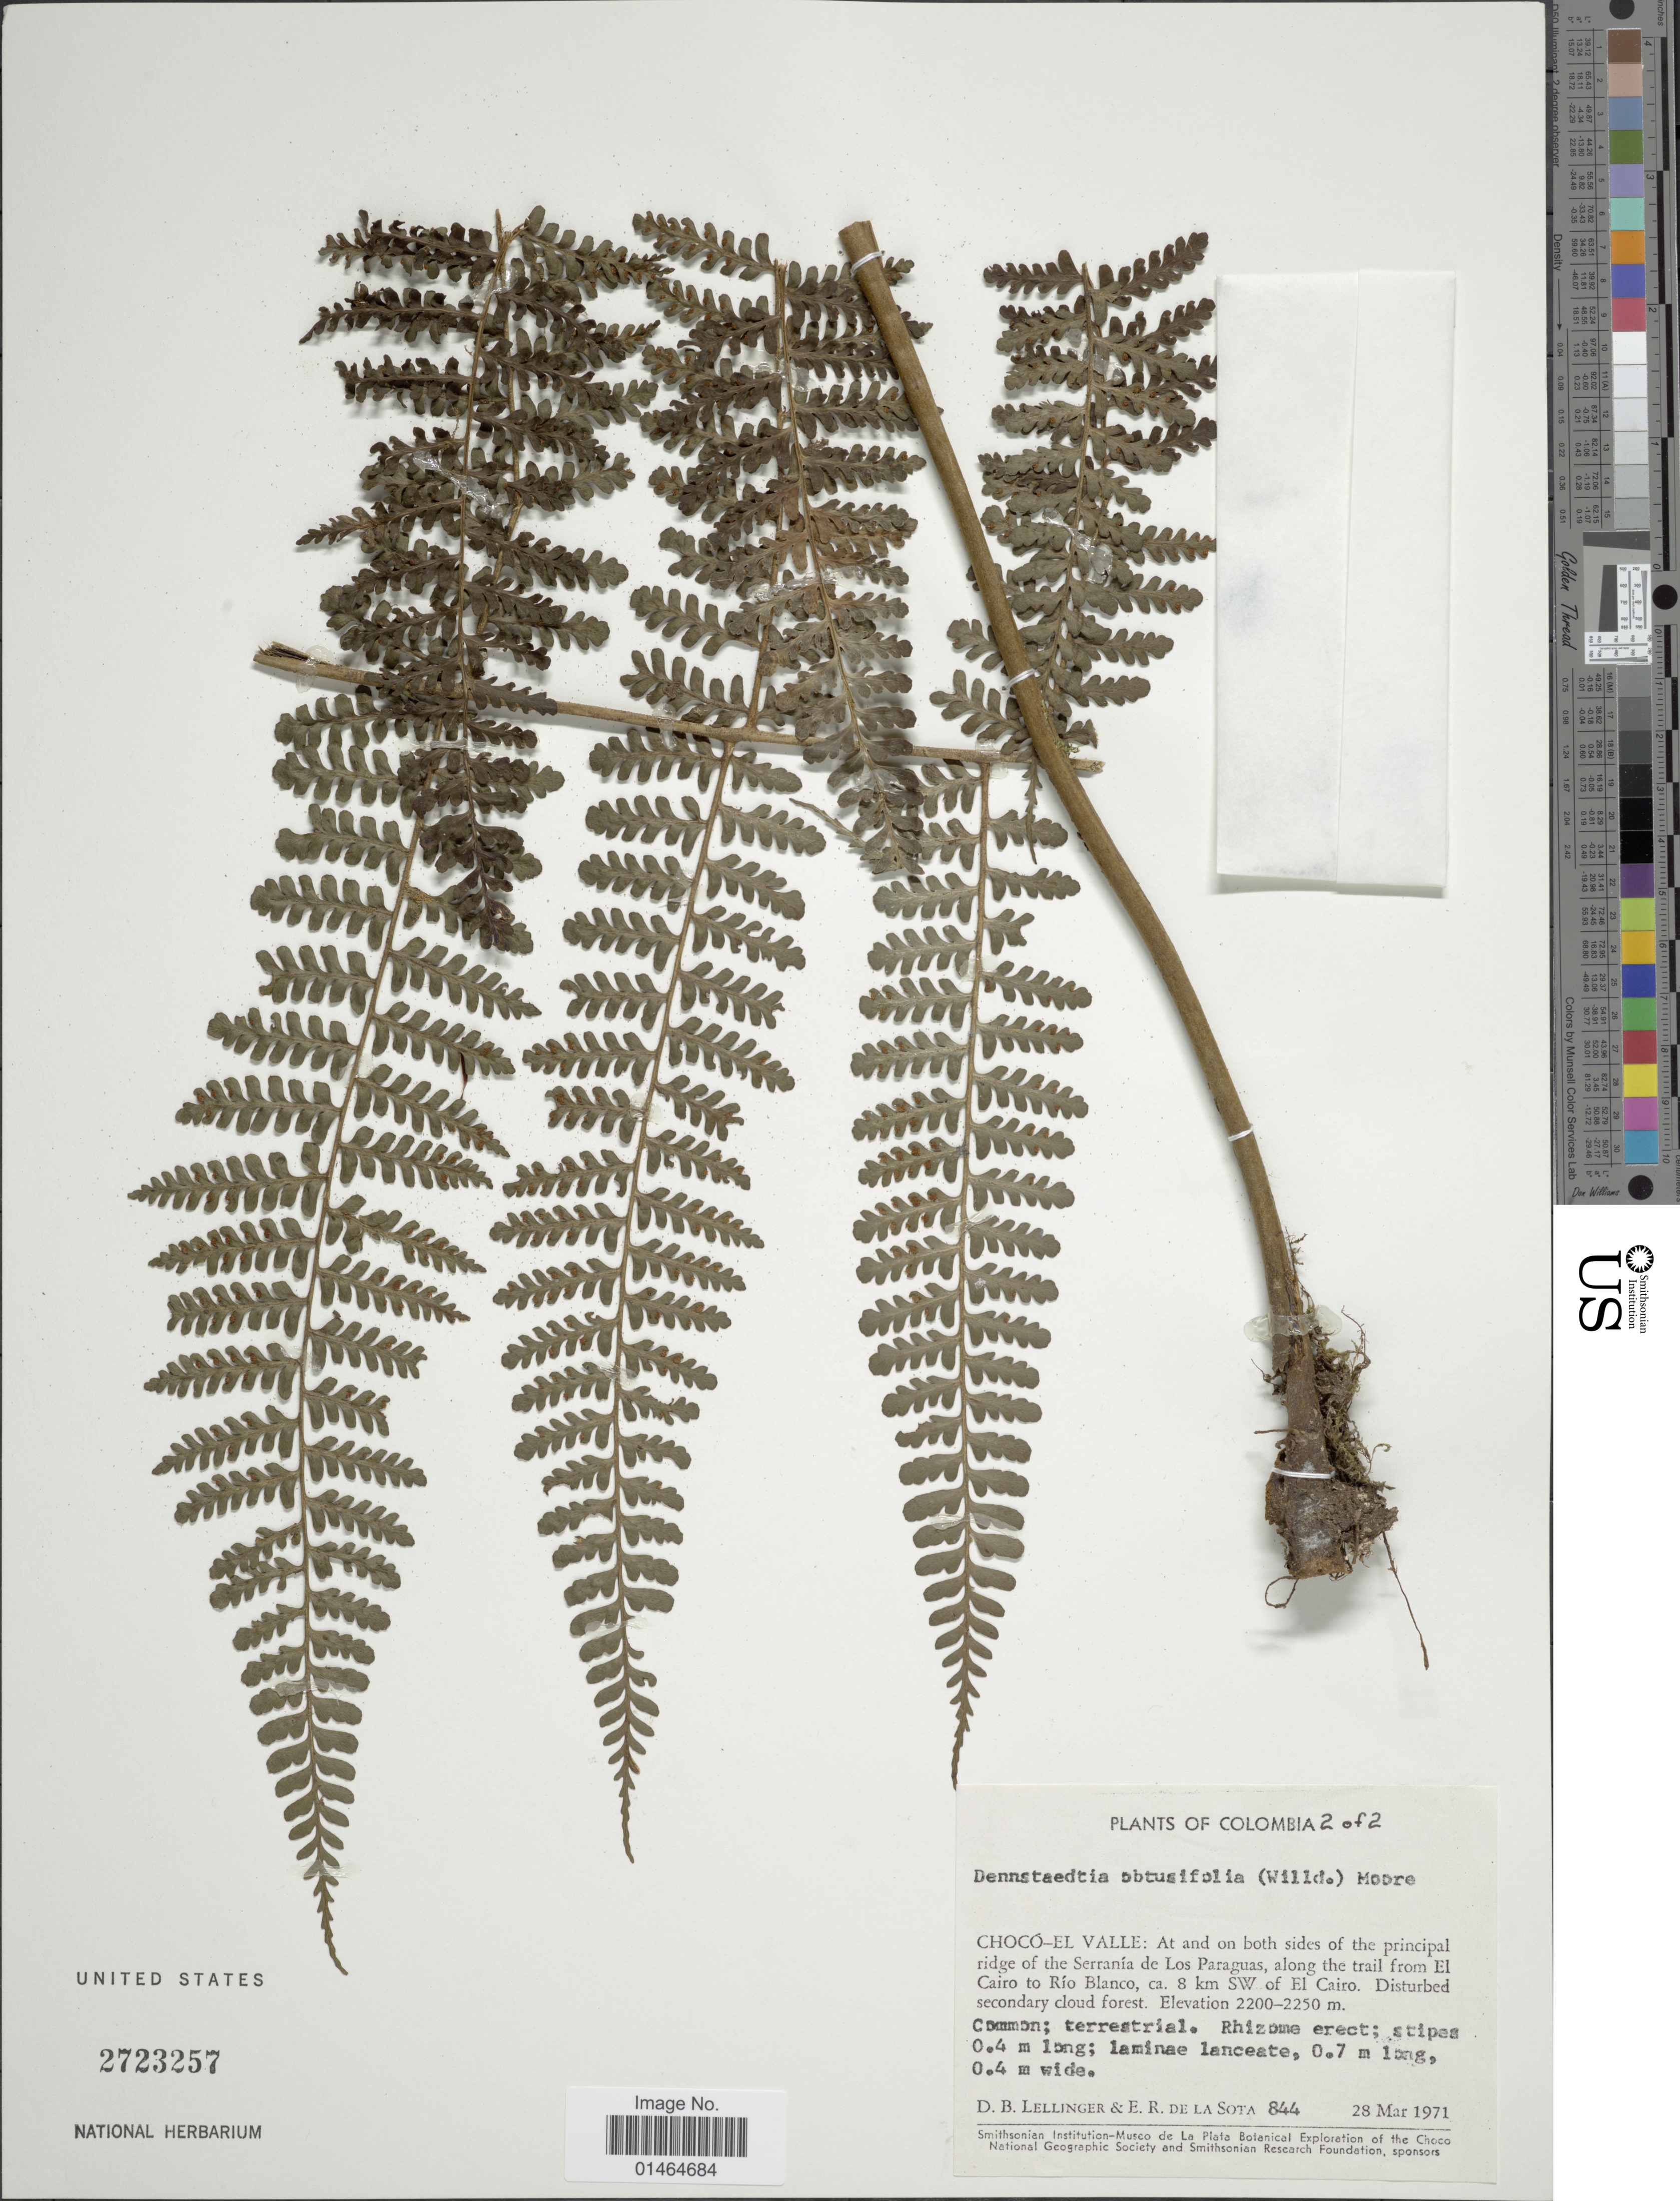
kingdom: Plantae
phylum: Tracheophyta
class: Polypodiopsida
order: Polypodiales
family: Dennstaedtiaceae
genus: Dennstaedtia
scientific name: Dennstaedtia dissecta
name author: (Sw.) T. Moore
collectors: D. B. Lellinger & E. R. de la Sota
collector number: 844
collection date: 1971-03-28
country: Colombia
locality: Chocó-El Valle: At and on both sides of the principal ridge of the Serranía de Los Paraguas, along the trail from El Cairo to Río Blanco, ca. 8 km SW of El Cairo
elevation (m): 2200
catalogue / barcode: US 2723257